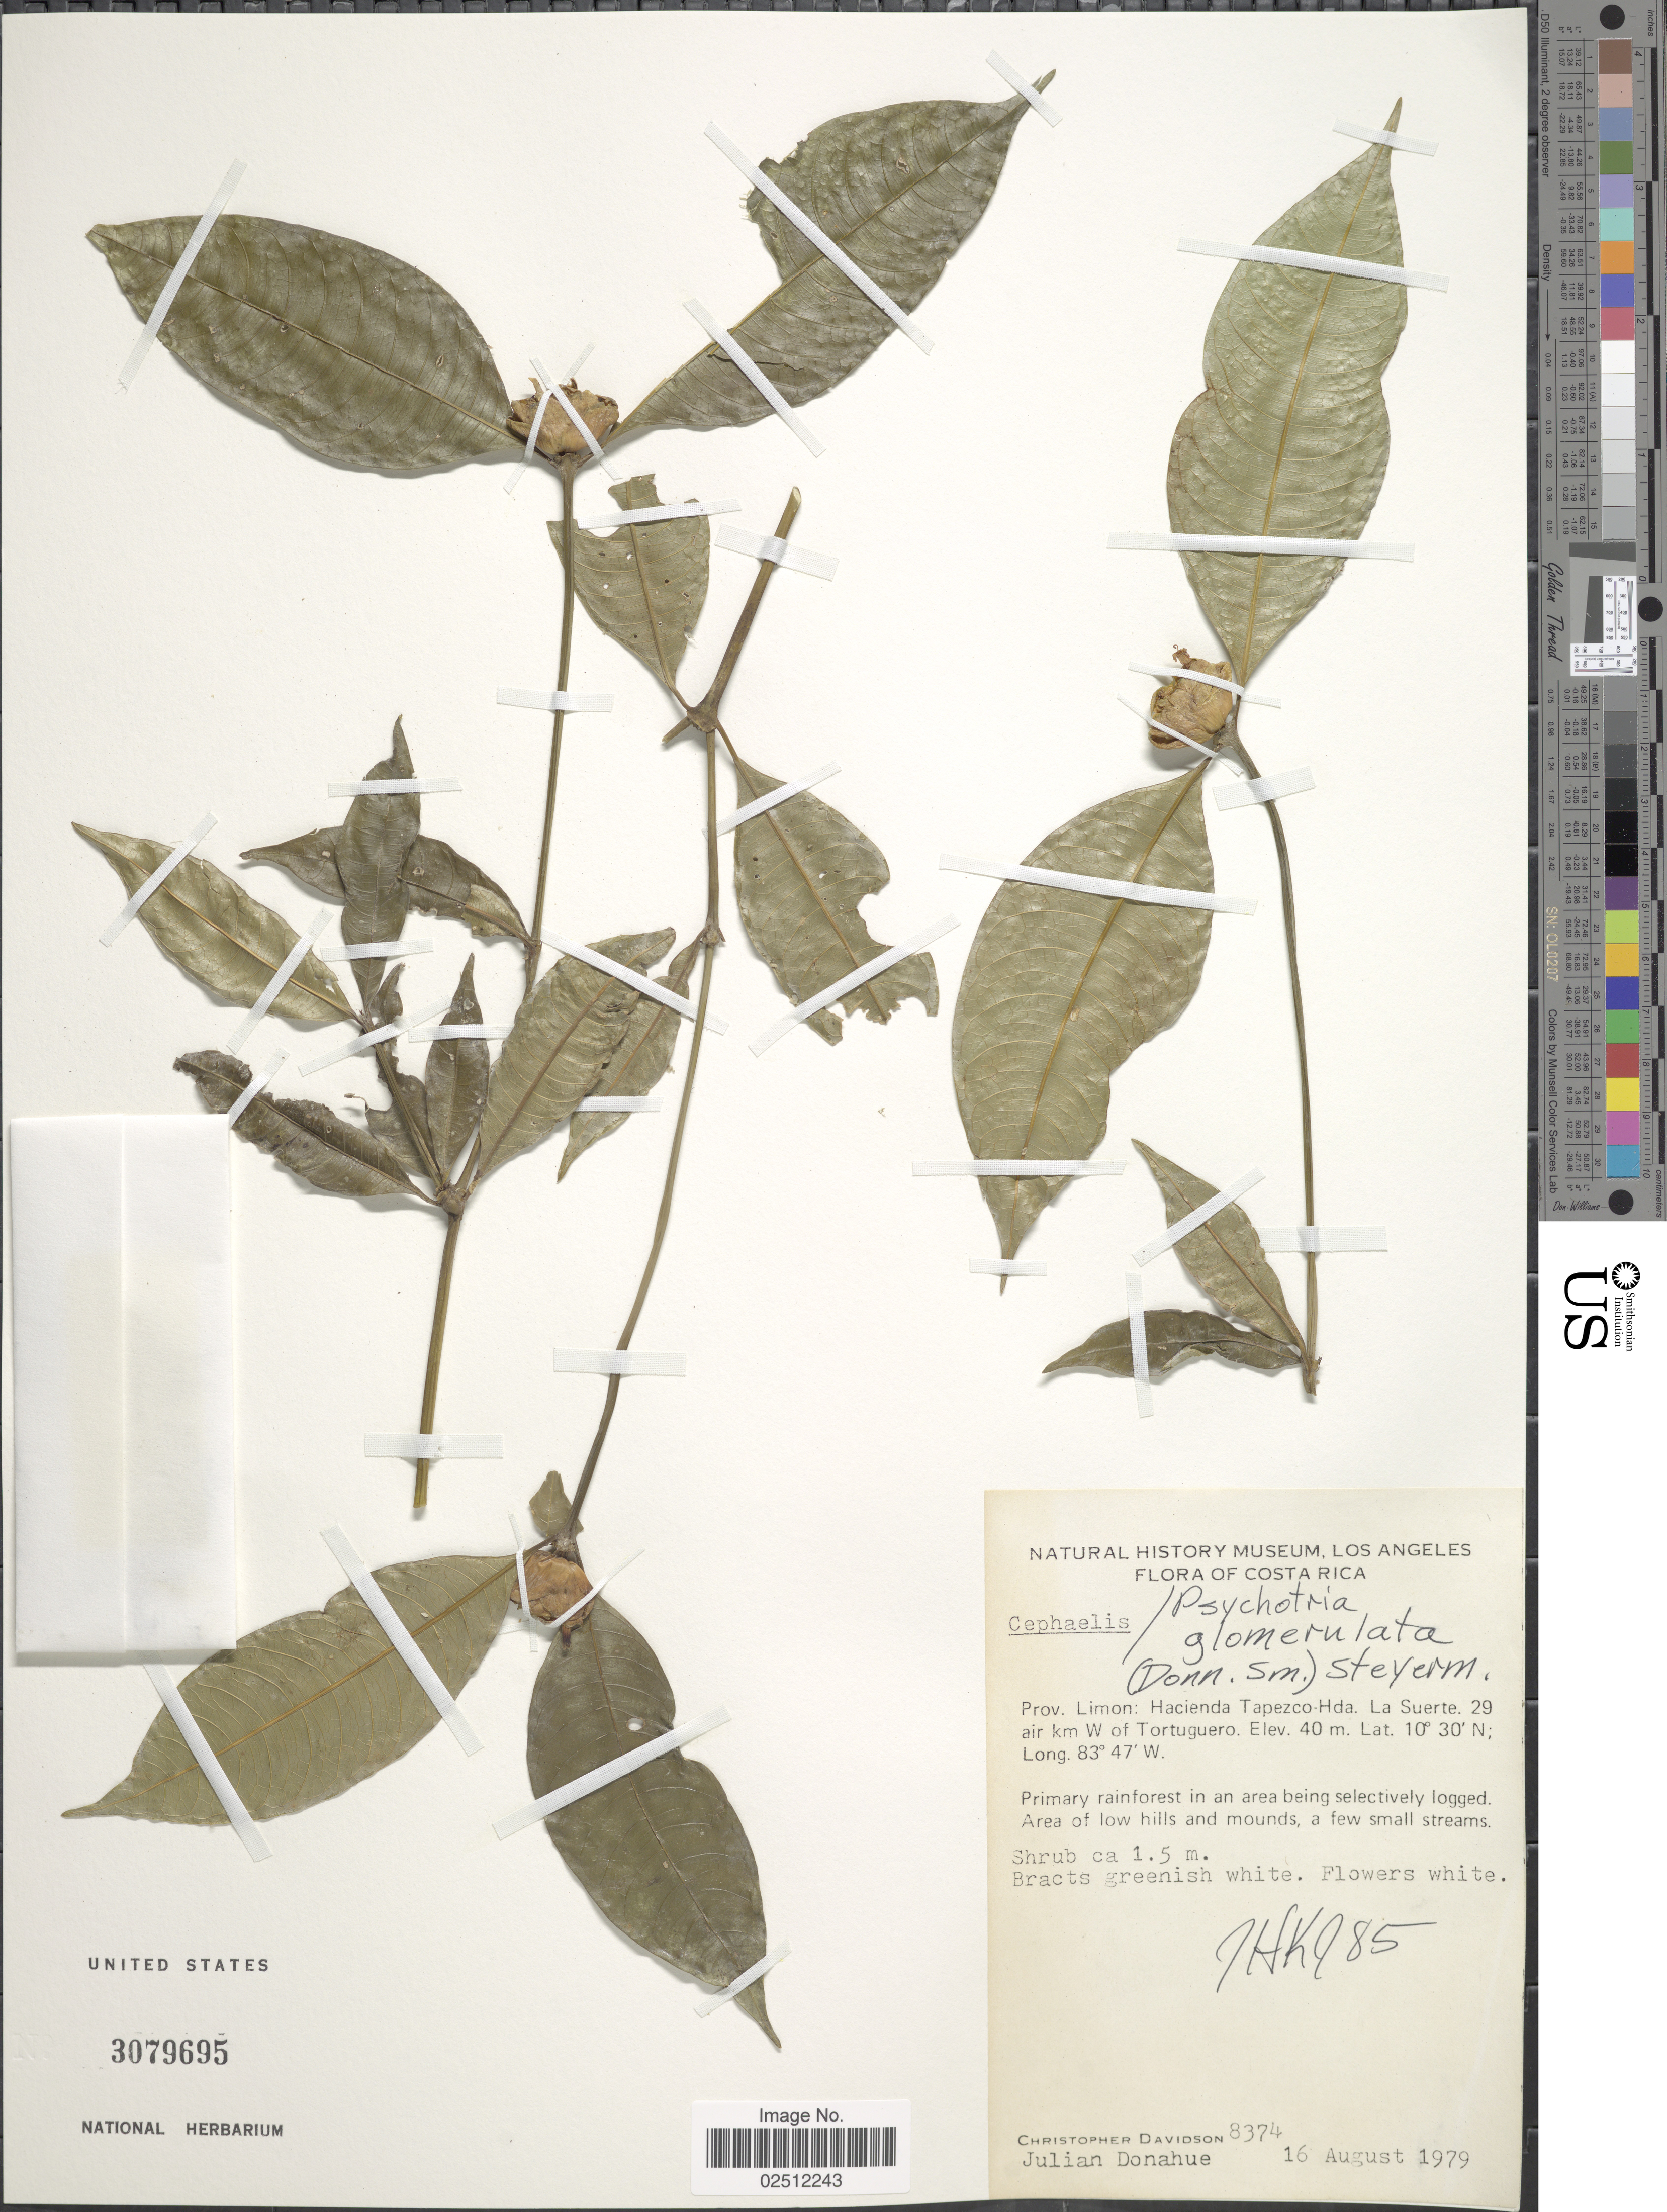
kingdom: Plantae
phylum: Tracheophyta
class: Magnoliopsida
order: Gentianales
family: Rubiaceae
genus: Psychotria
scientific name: Psychotria glomerulata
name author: (Donn. Sm.) Steyerm.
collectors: C. Davidson & J. Donahue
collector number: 8374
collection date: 1979-08-16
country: Costa Rica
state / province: Limón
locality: Hacienda Tapezco-Hda. la Suerte. 29 air km W of Tortuguero, Primary rainforest in an area being selectively logged. Area of low hills and mounds, a few small streams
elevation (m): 40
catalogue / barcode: US 3079695